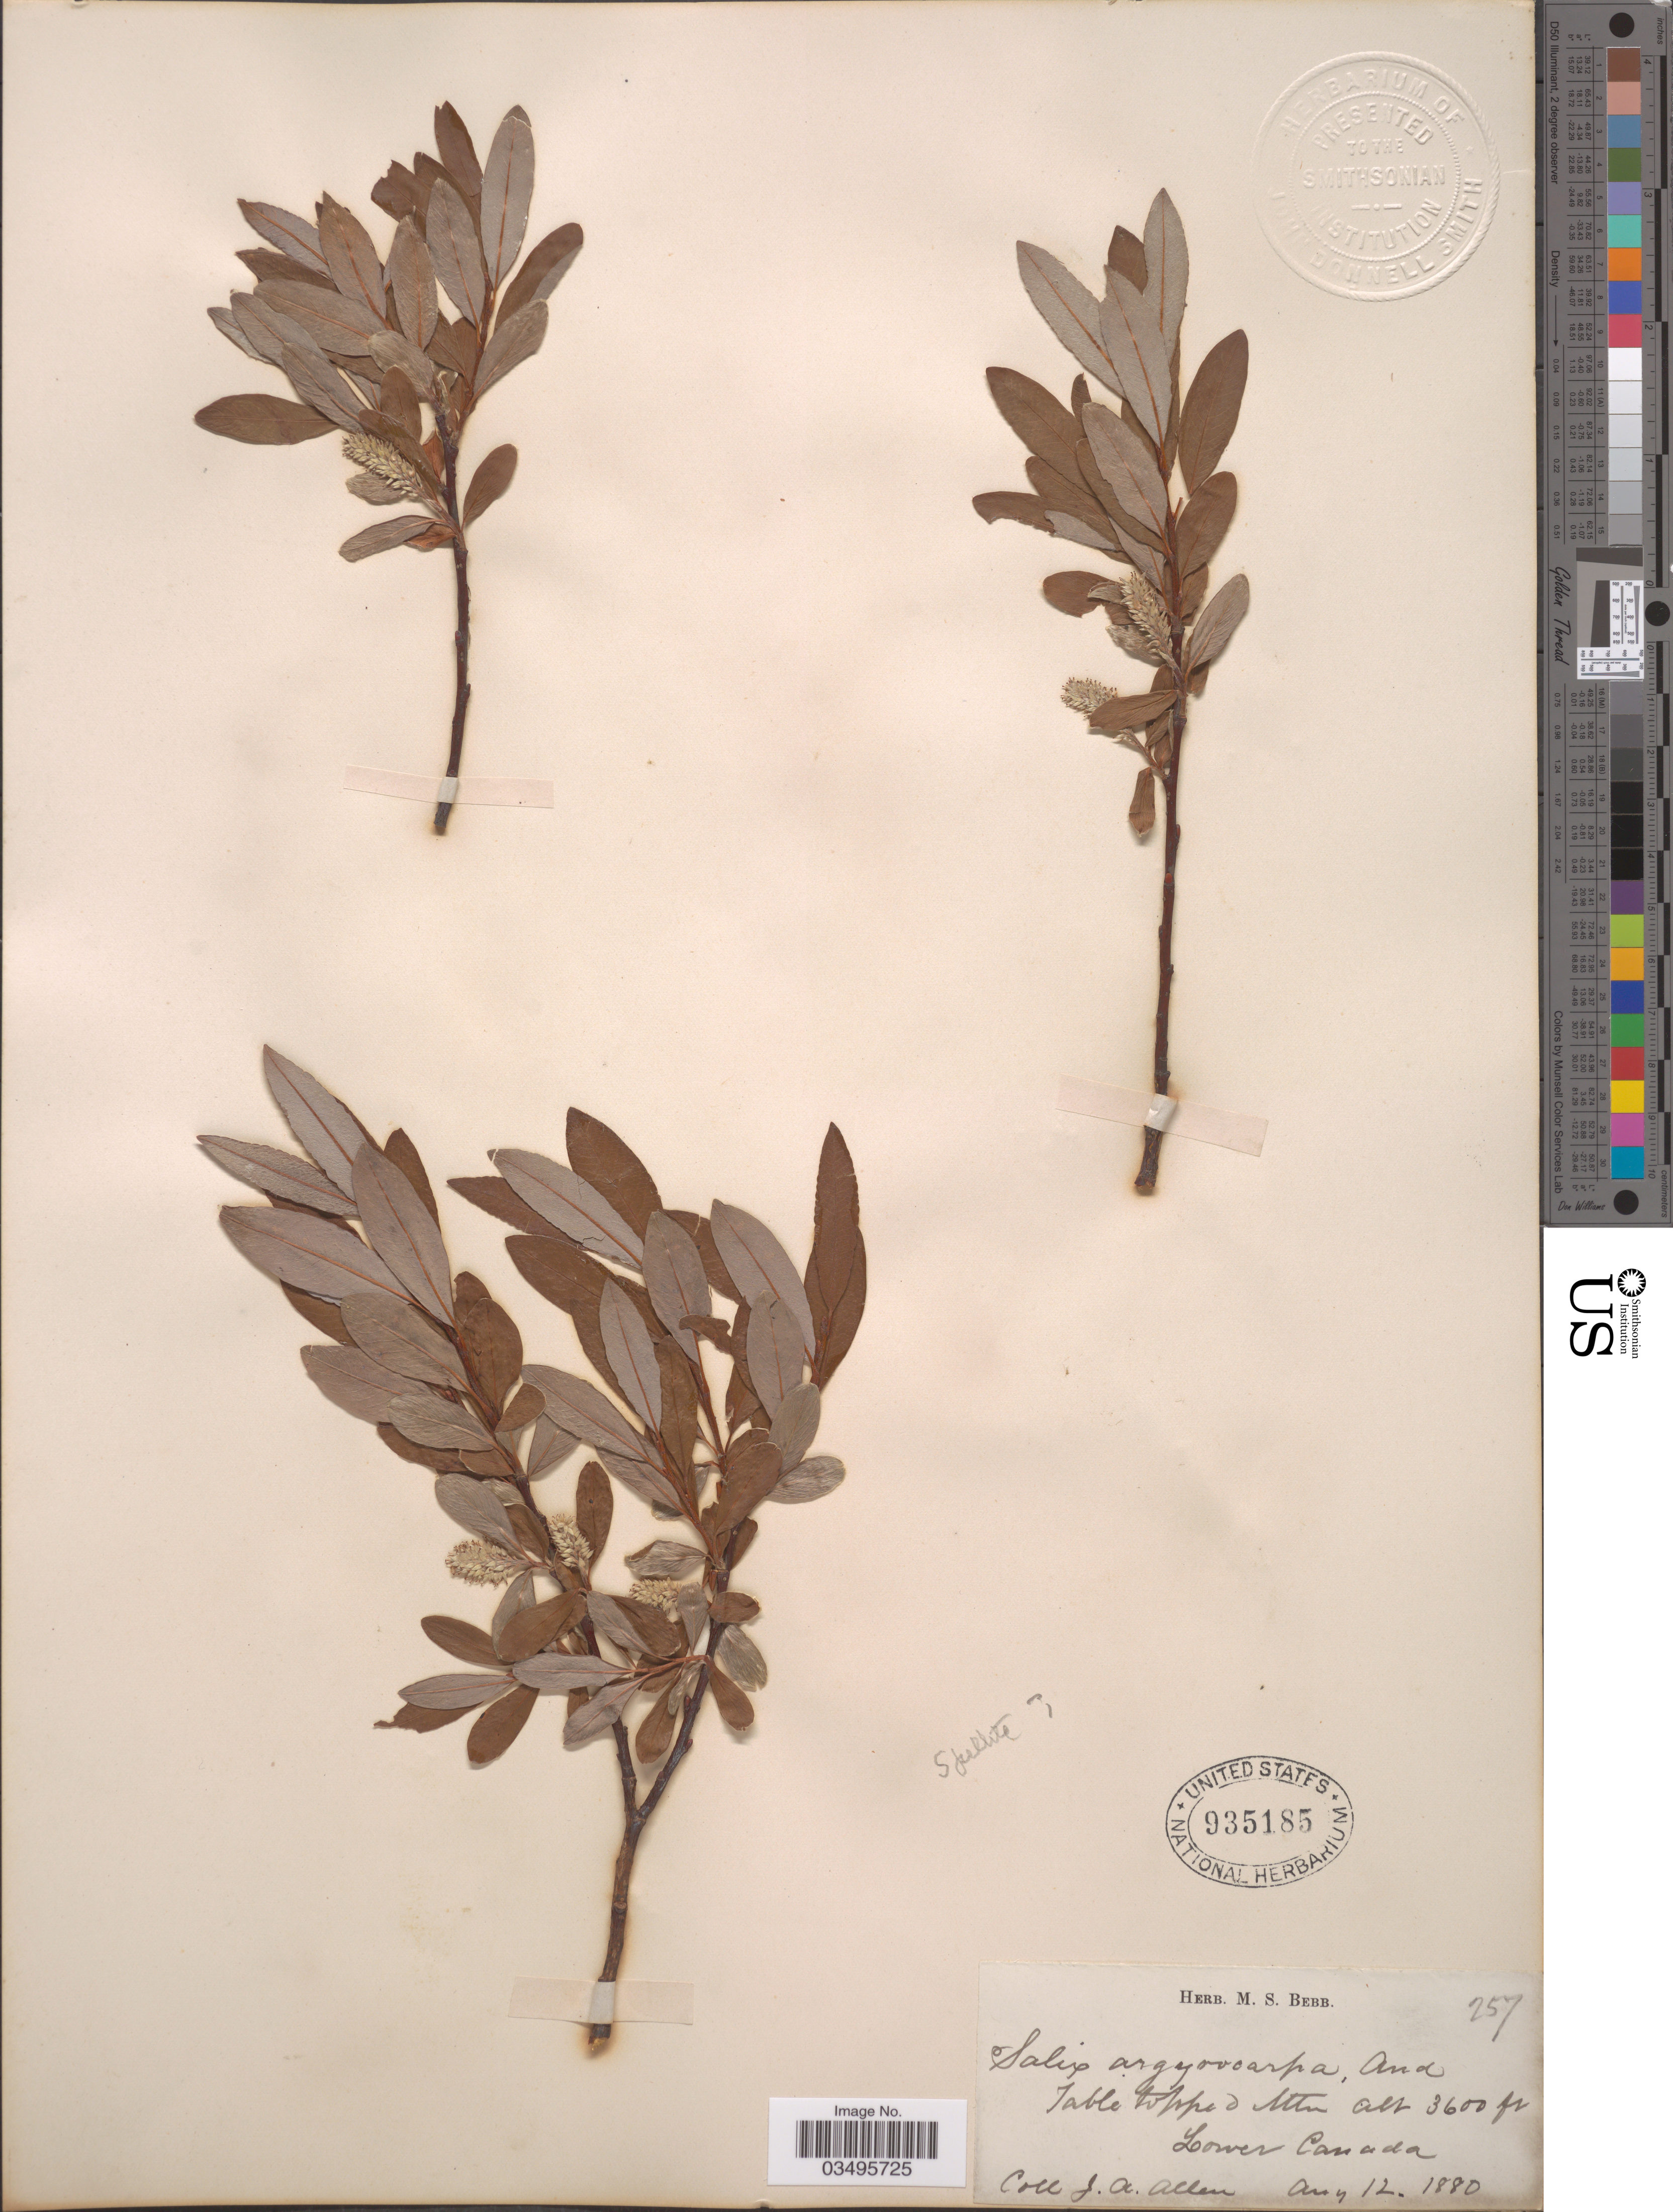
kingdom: Plantae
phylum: Tracheophyta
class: Magnoliopsida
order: Malpighiales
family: Salicaceae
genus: Salix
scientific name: Salix argyrocarpa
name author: L. Andersson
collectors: J. Allen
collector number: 257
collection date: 1880-08-12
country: Canada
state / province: Quebec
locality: Table Topped Mtn. Lower Canada.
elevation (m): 1097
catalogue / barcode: US 935185